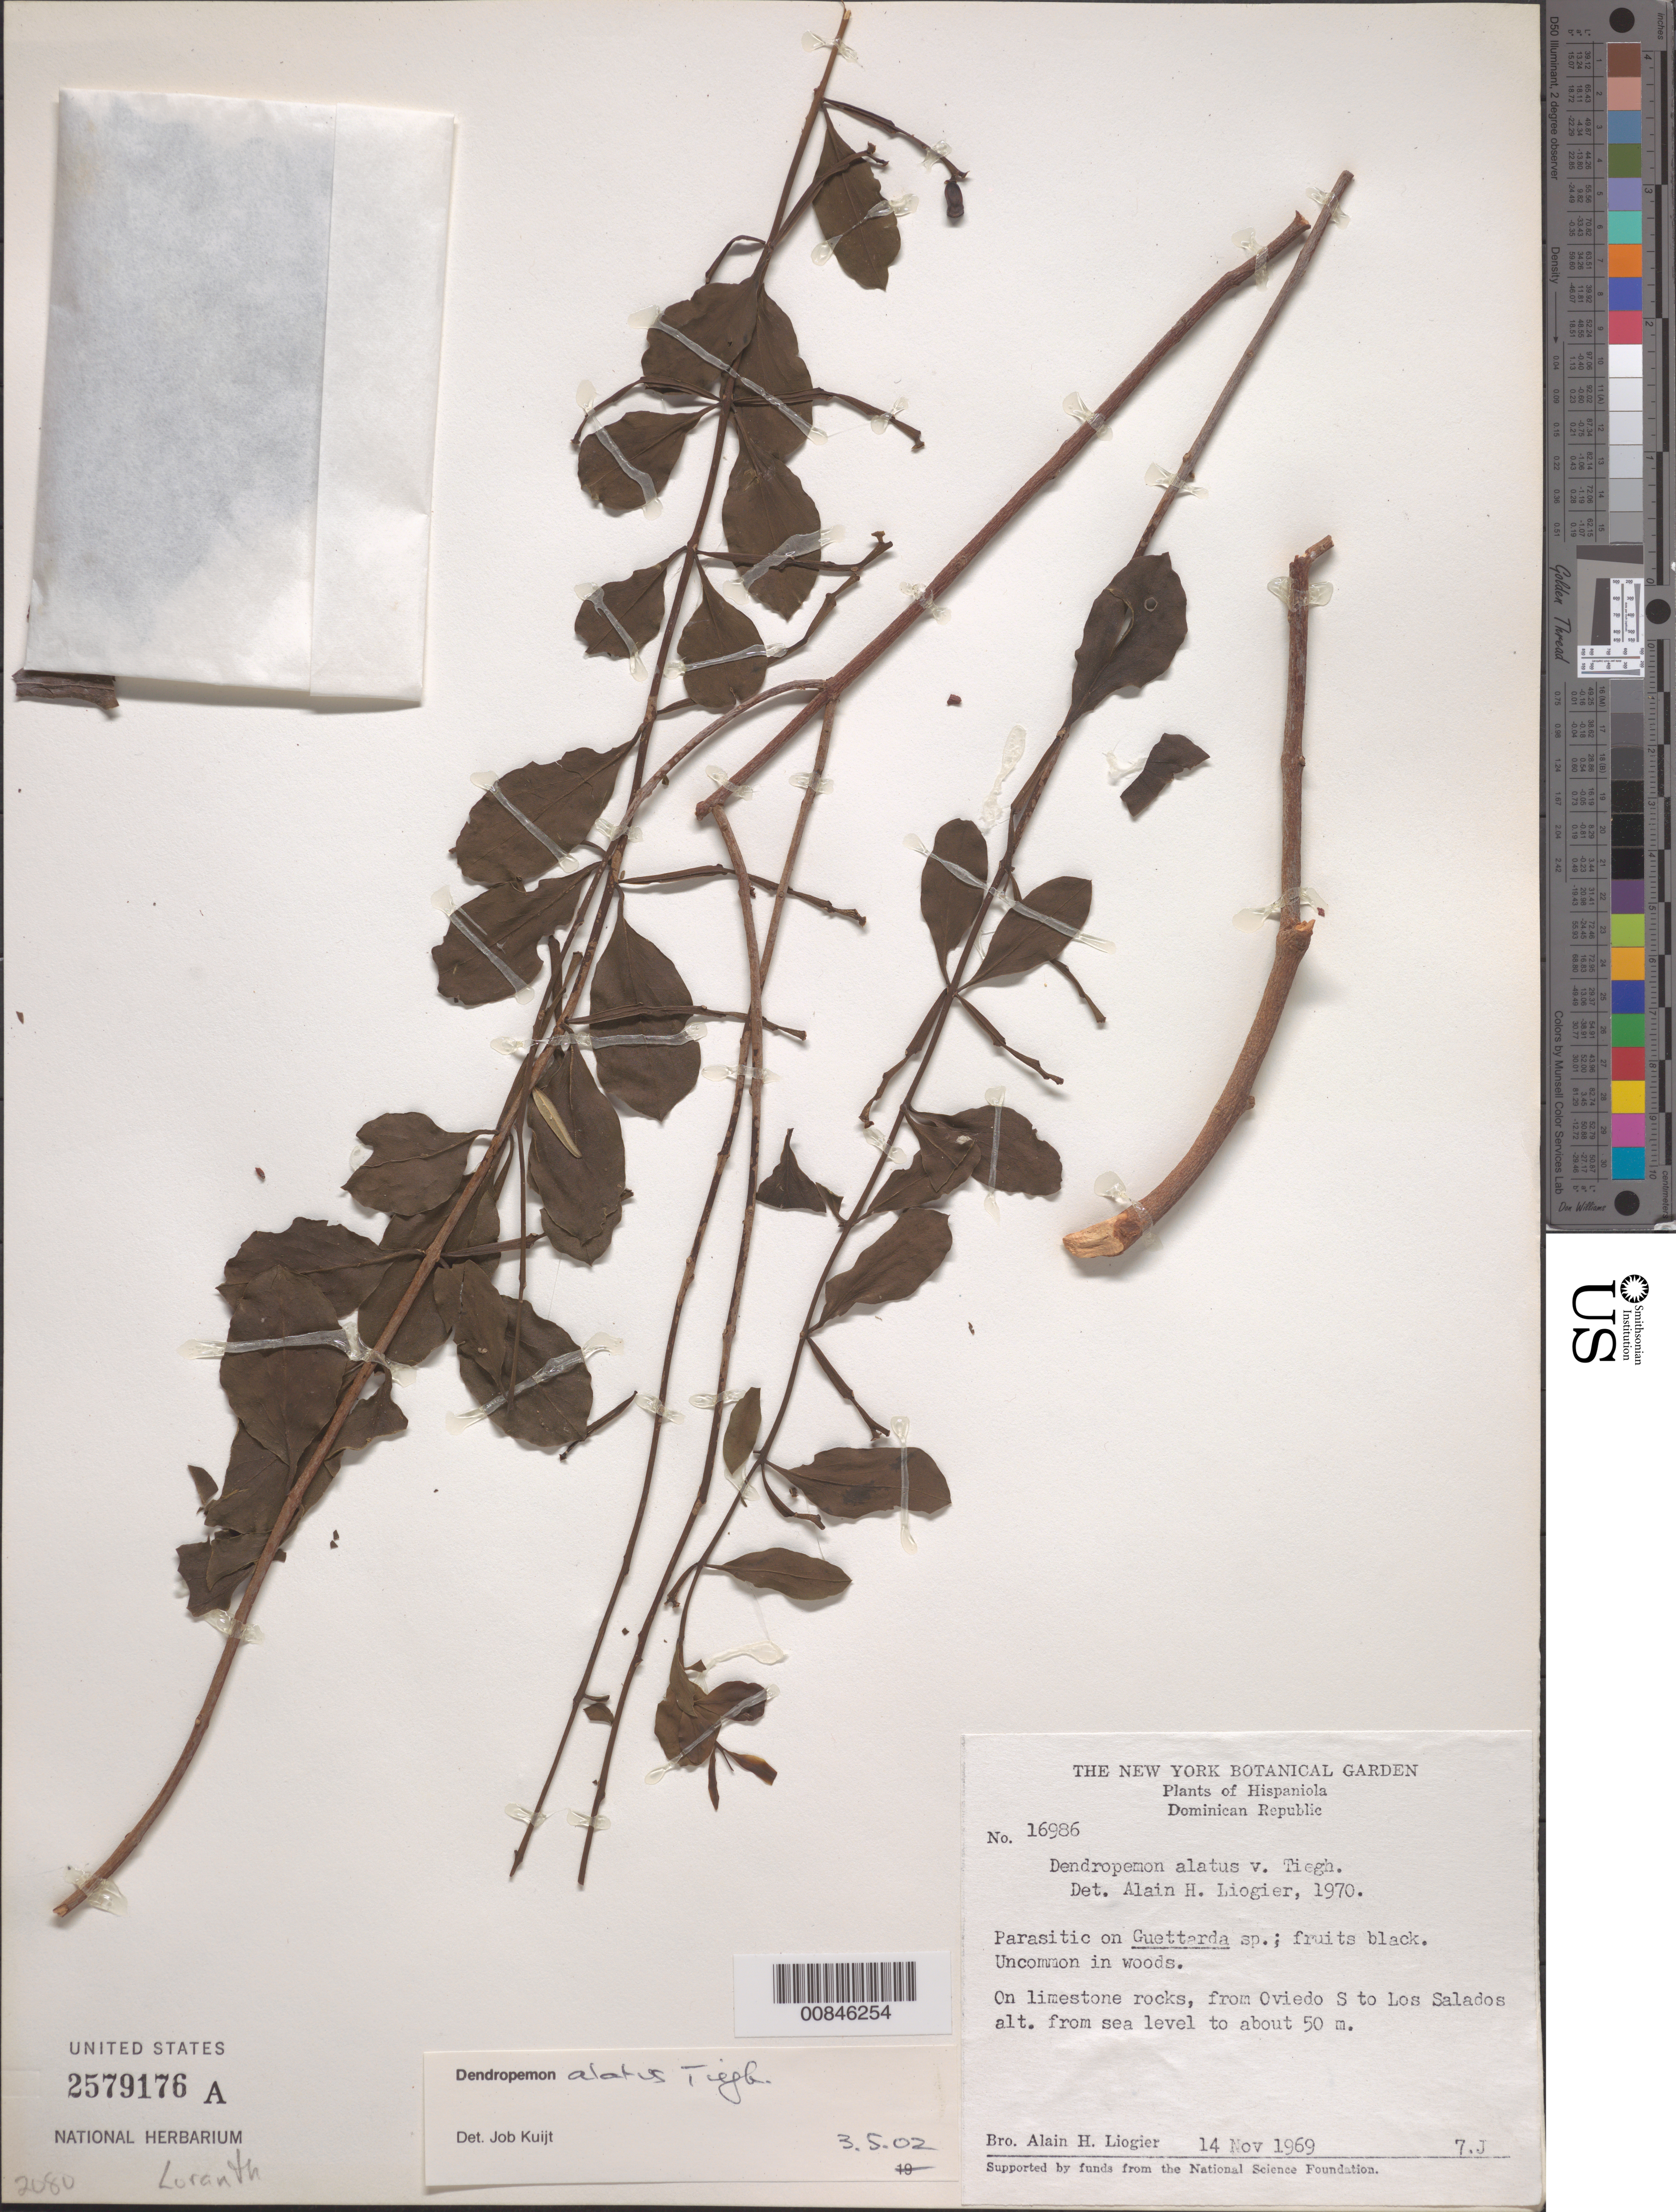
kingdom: Plantae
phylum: Tracheophyta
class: Magnoliopsida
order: Santalales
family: Loranthaceae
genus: Dendropemon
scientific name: Dendropemon alatus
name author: Tiegh.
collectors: A. H. Liogier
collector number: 16986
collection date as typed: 14 Nov 1969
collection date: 1969-11-14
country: Dominican Republic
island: Hispaniola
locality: From Oviedo S to Los Salados.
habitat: On Guettarda sp.; on limestone rocks.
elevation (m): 0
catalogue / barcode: US 2579176A